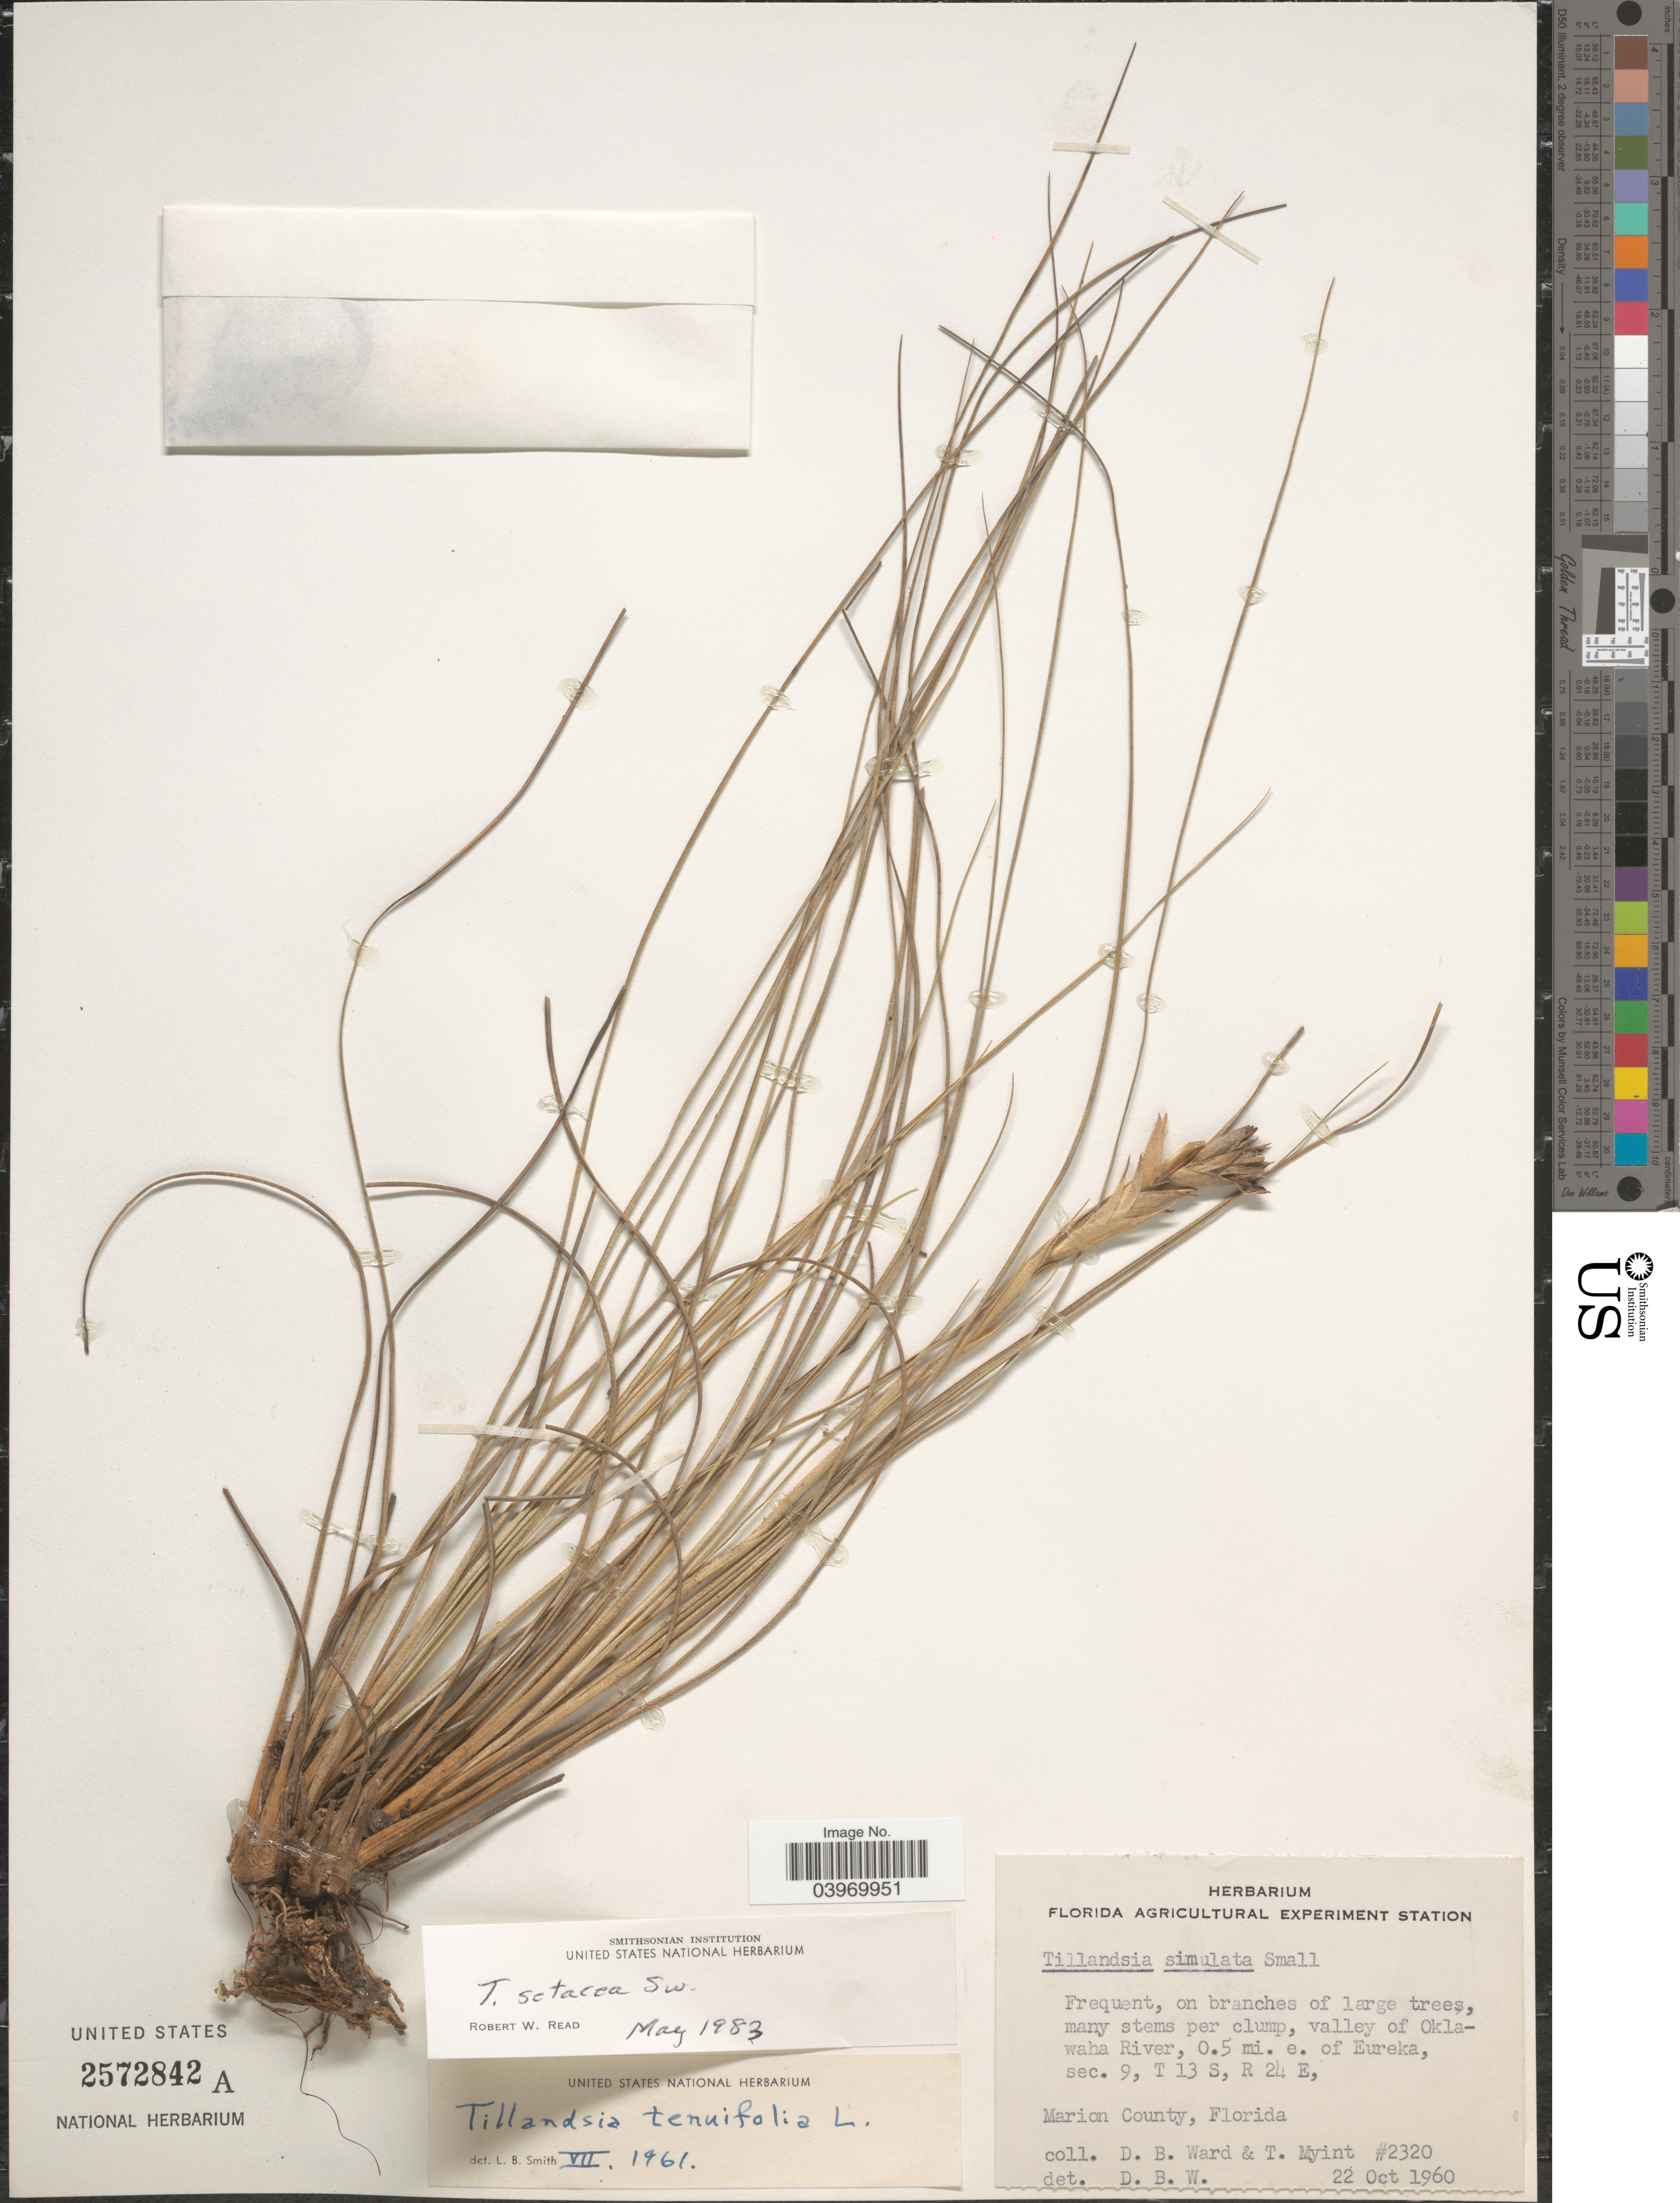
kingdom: Plantae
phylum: Tracheophyta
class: Liliopsida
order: Poales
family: Bromeliaceae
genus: Tillandsia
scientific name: Tillandsia setacea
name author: Sw.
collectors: D. B. Ward & T. Myint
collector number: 2320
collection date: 1960-10-22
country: United States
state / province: Florida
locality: Valley of Oklawaha River, 0.5 mi. e. of Eureka, sec. 9, T13S, R24E. Marion County.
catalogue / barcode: US 2572842A